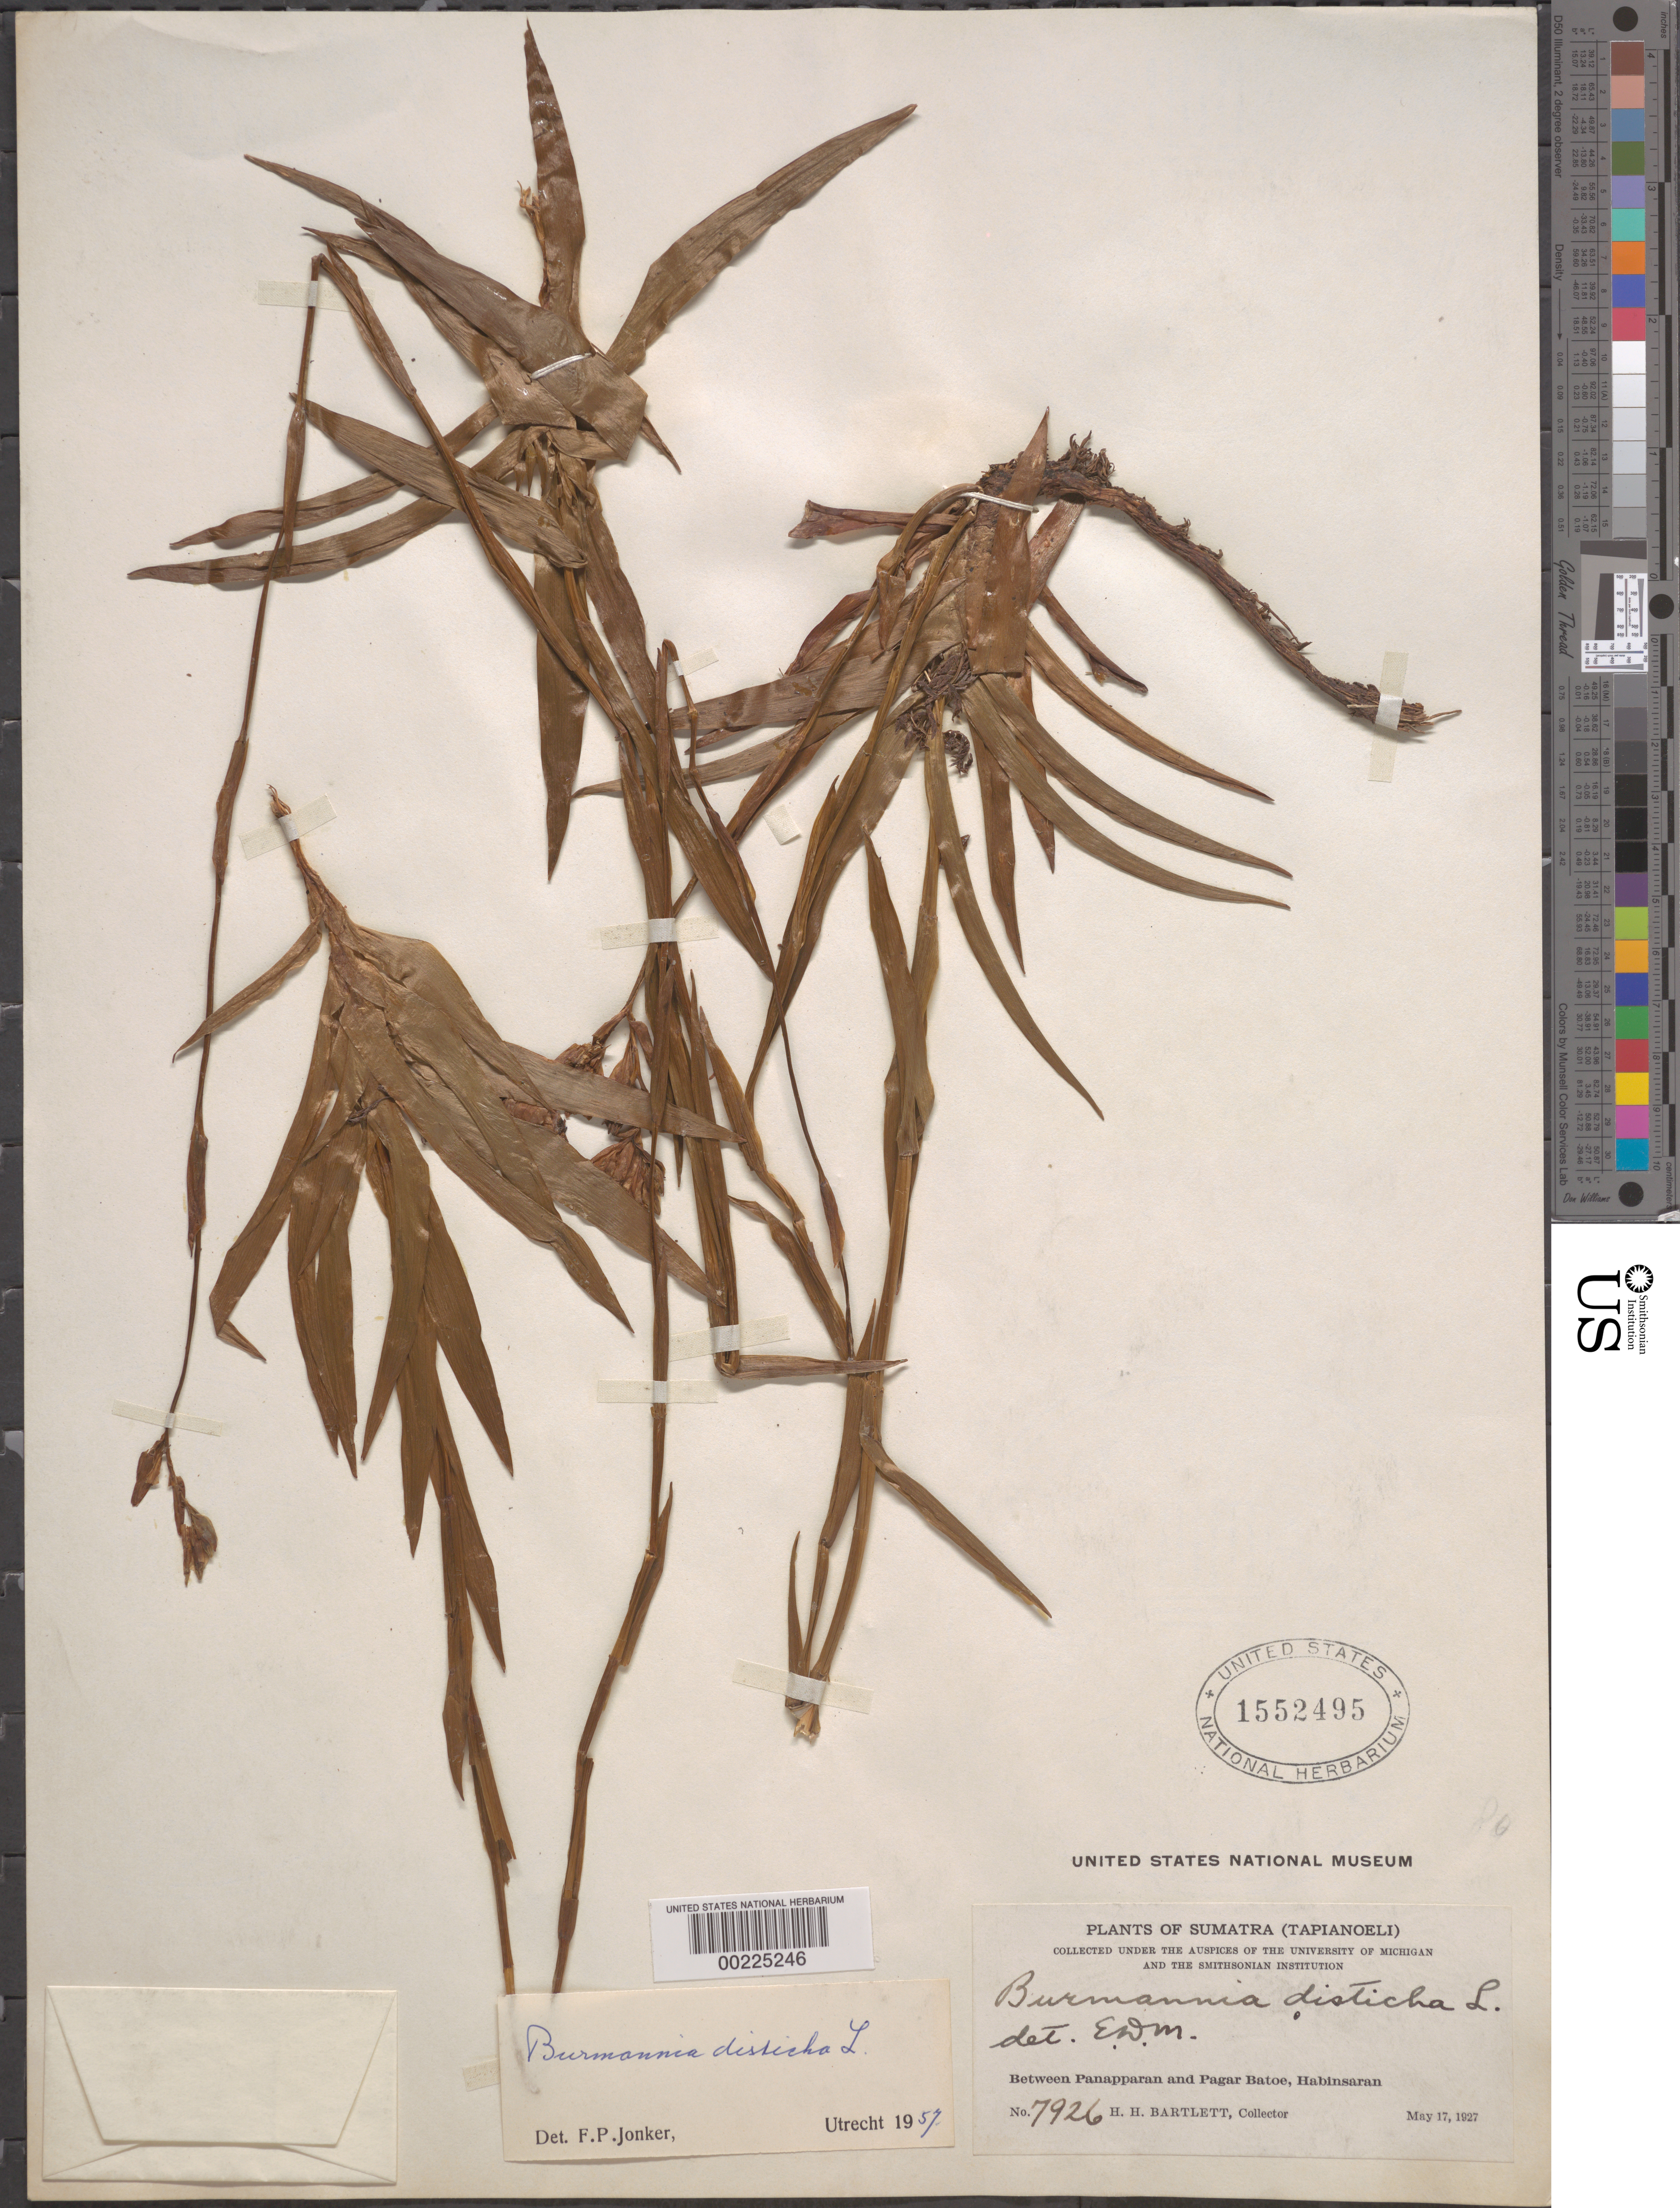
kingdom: Plantae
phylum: Tracheophyta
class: Liliopsida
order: Dioscoreales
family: Burmanniaceae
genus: Burmannia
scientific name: Burmannia disticha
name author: L.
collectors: H. H. Bartlett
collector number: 7926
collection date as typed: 17 May 1927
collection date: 1927-05-17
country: Indonesia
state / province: Sumatra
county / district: Sumatera Utara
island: Sumatra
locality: Between Panapparan and Pagar Batoe, Habinsaran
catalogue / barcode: US 1552495